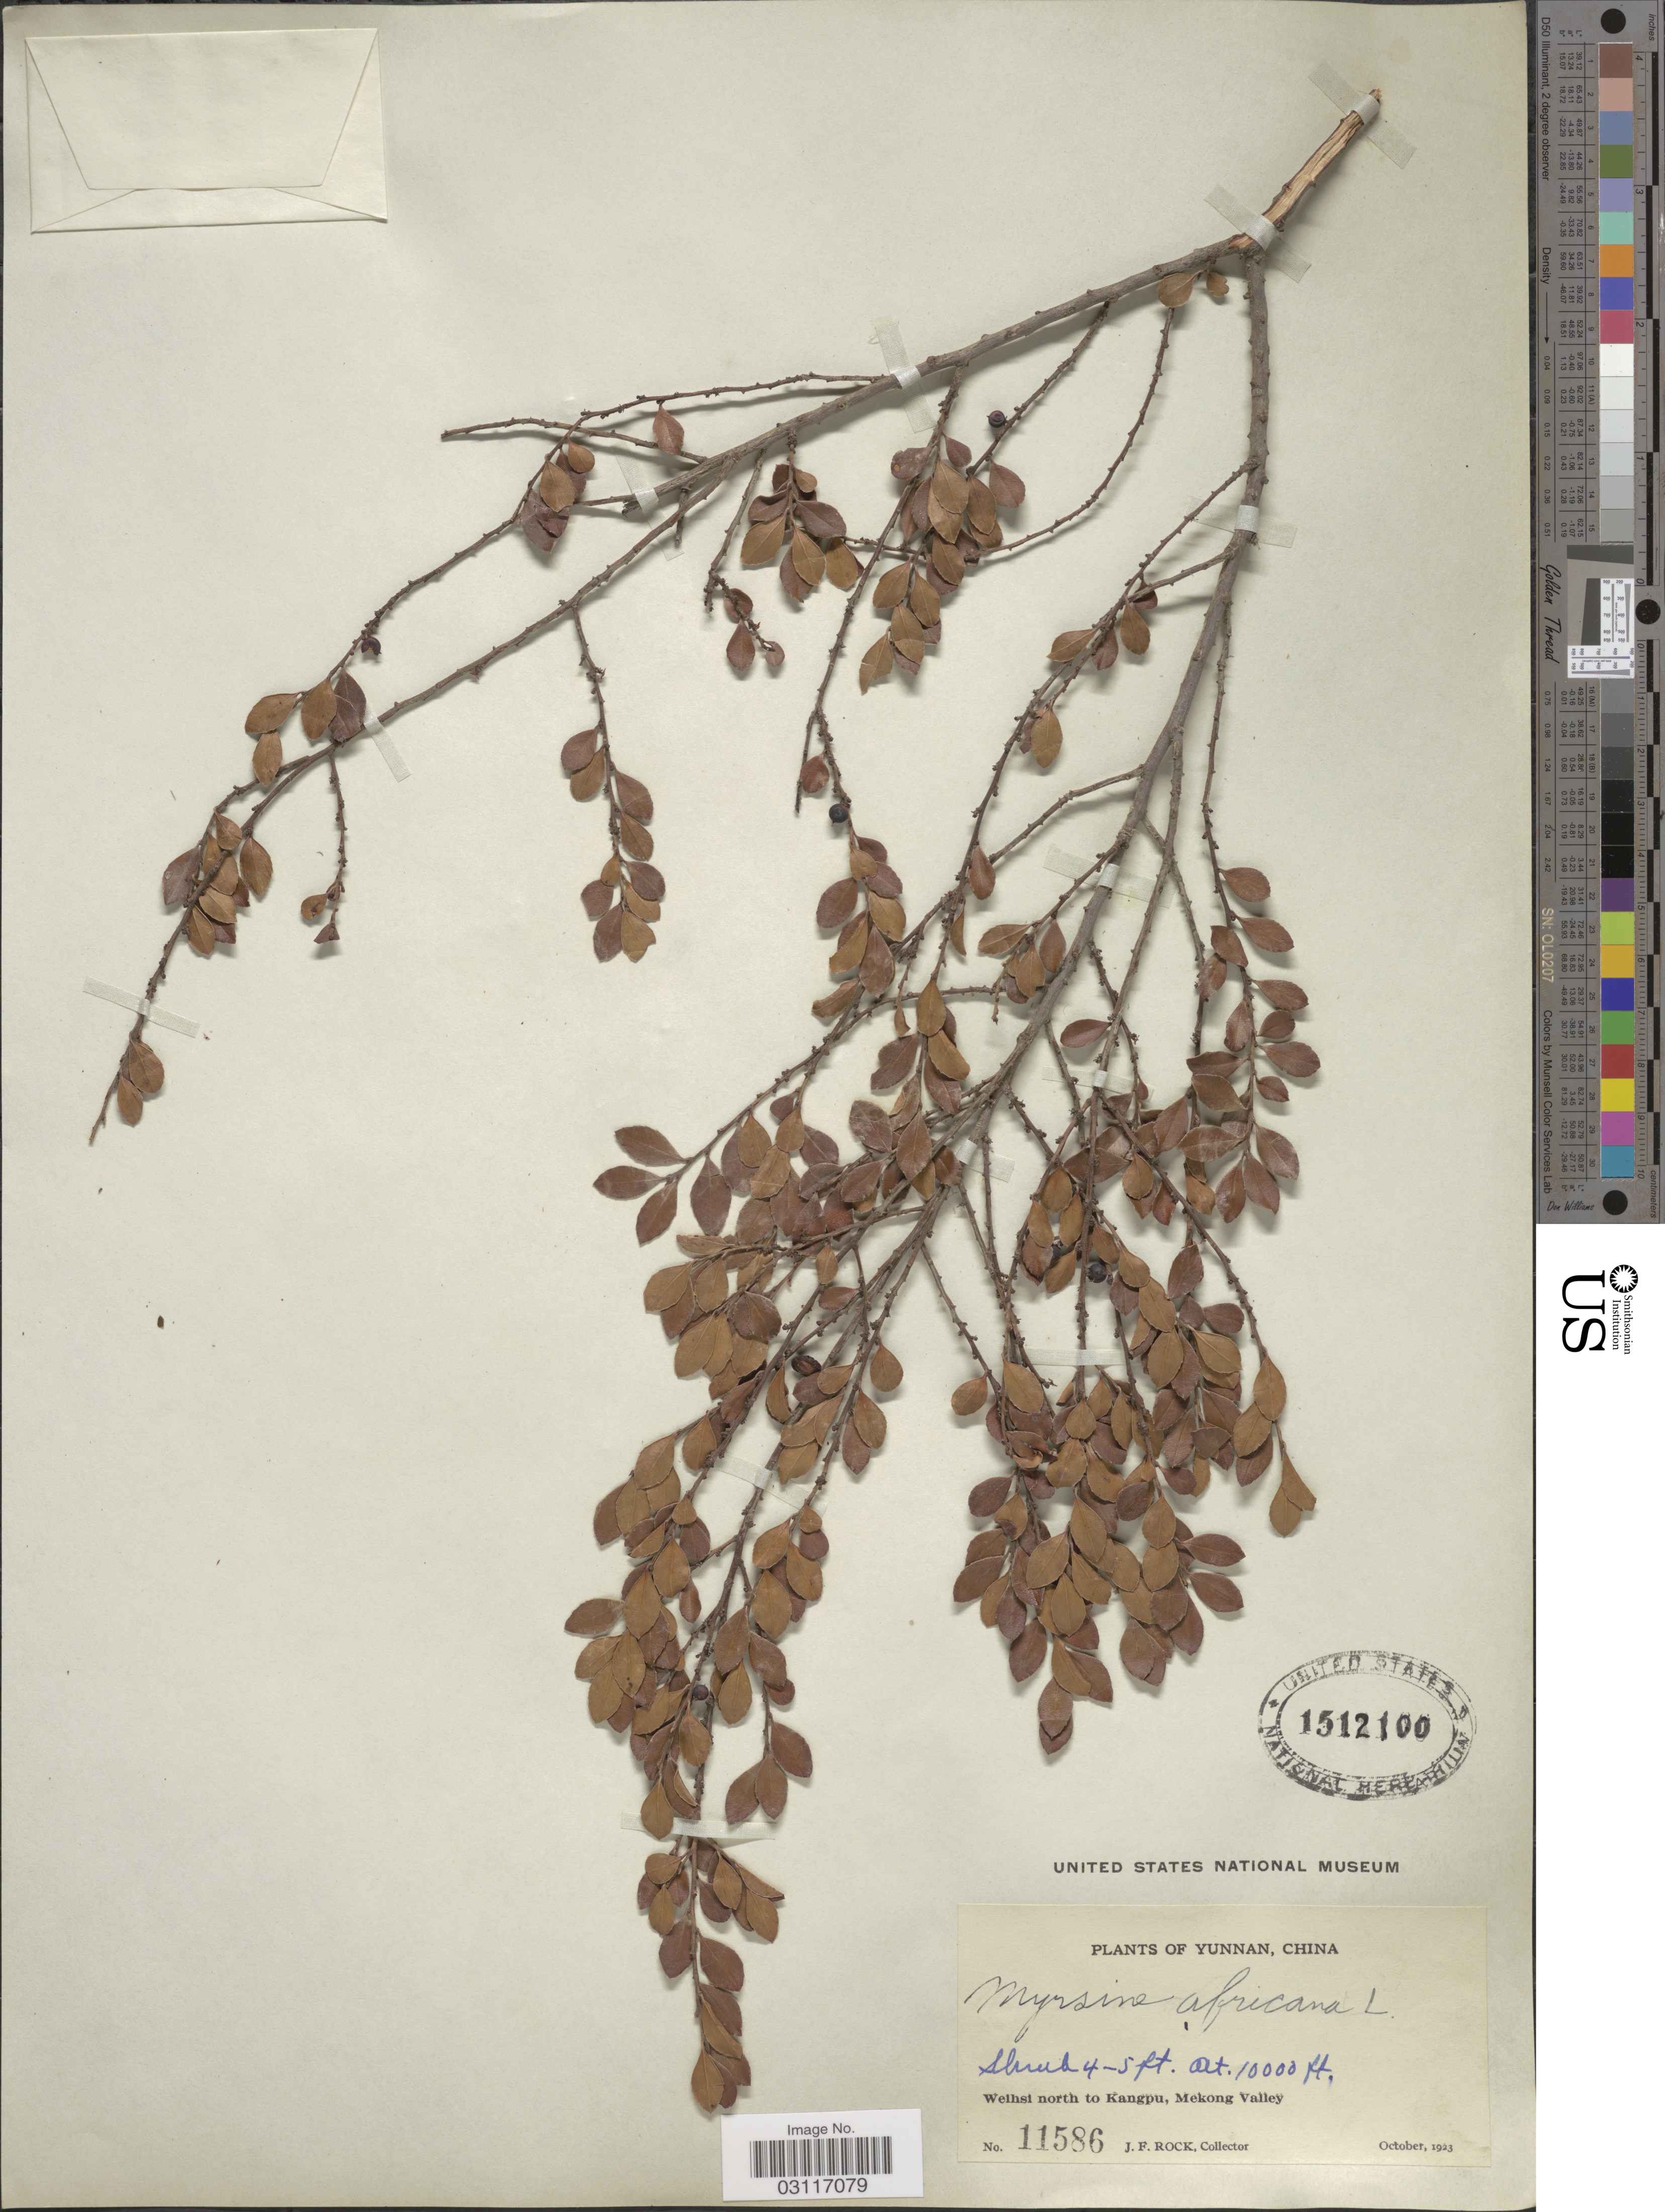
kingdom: Plantae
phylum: Tracheophyta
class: Magnoliopsida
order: Ericales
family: Primulaceae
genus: Myrsine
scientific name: Myrsine africana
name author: L.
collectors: J. Rock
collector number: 11586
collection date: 1923-10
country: China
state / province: Yunnan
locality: Weihsi north of Kangpu, Mekong Valley.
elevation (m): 3048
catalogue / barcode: US 1512100